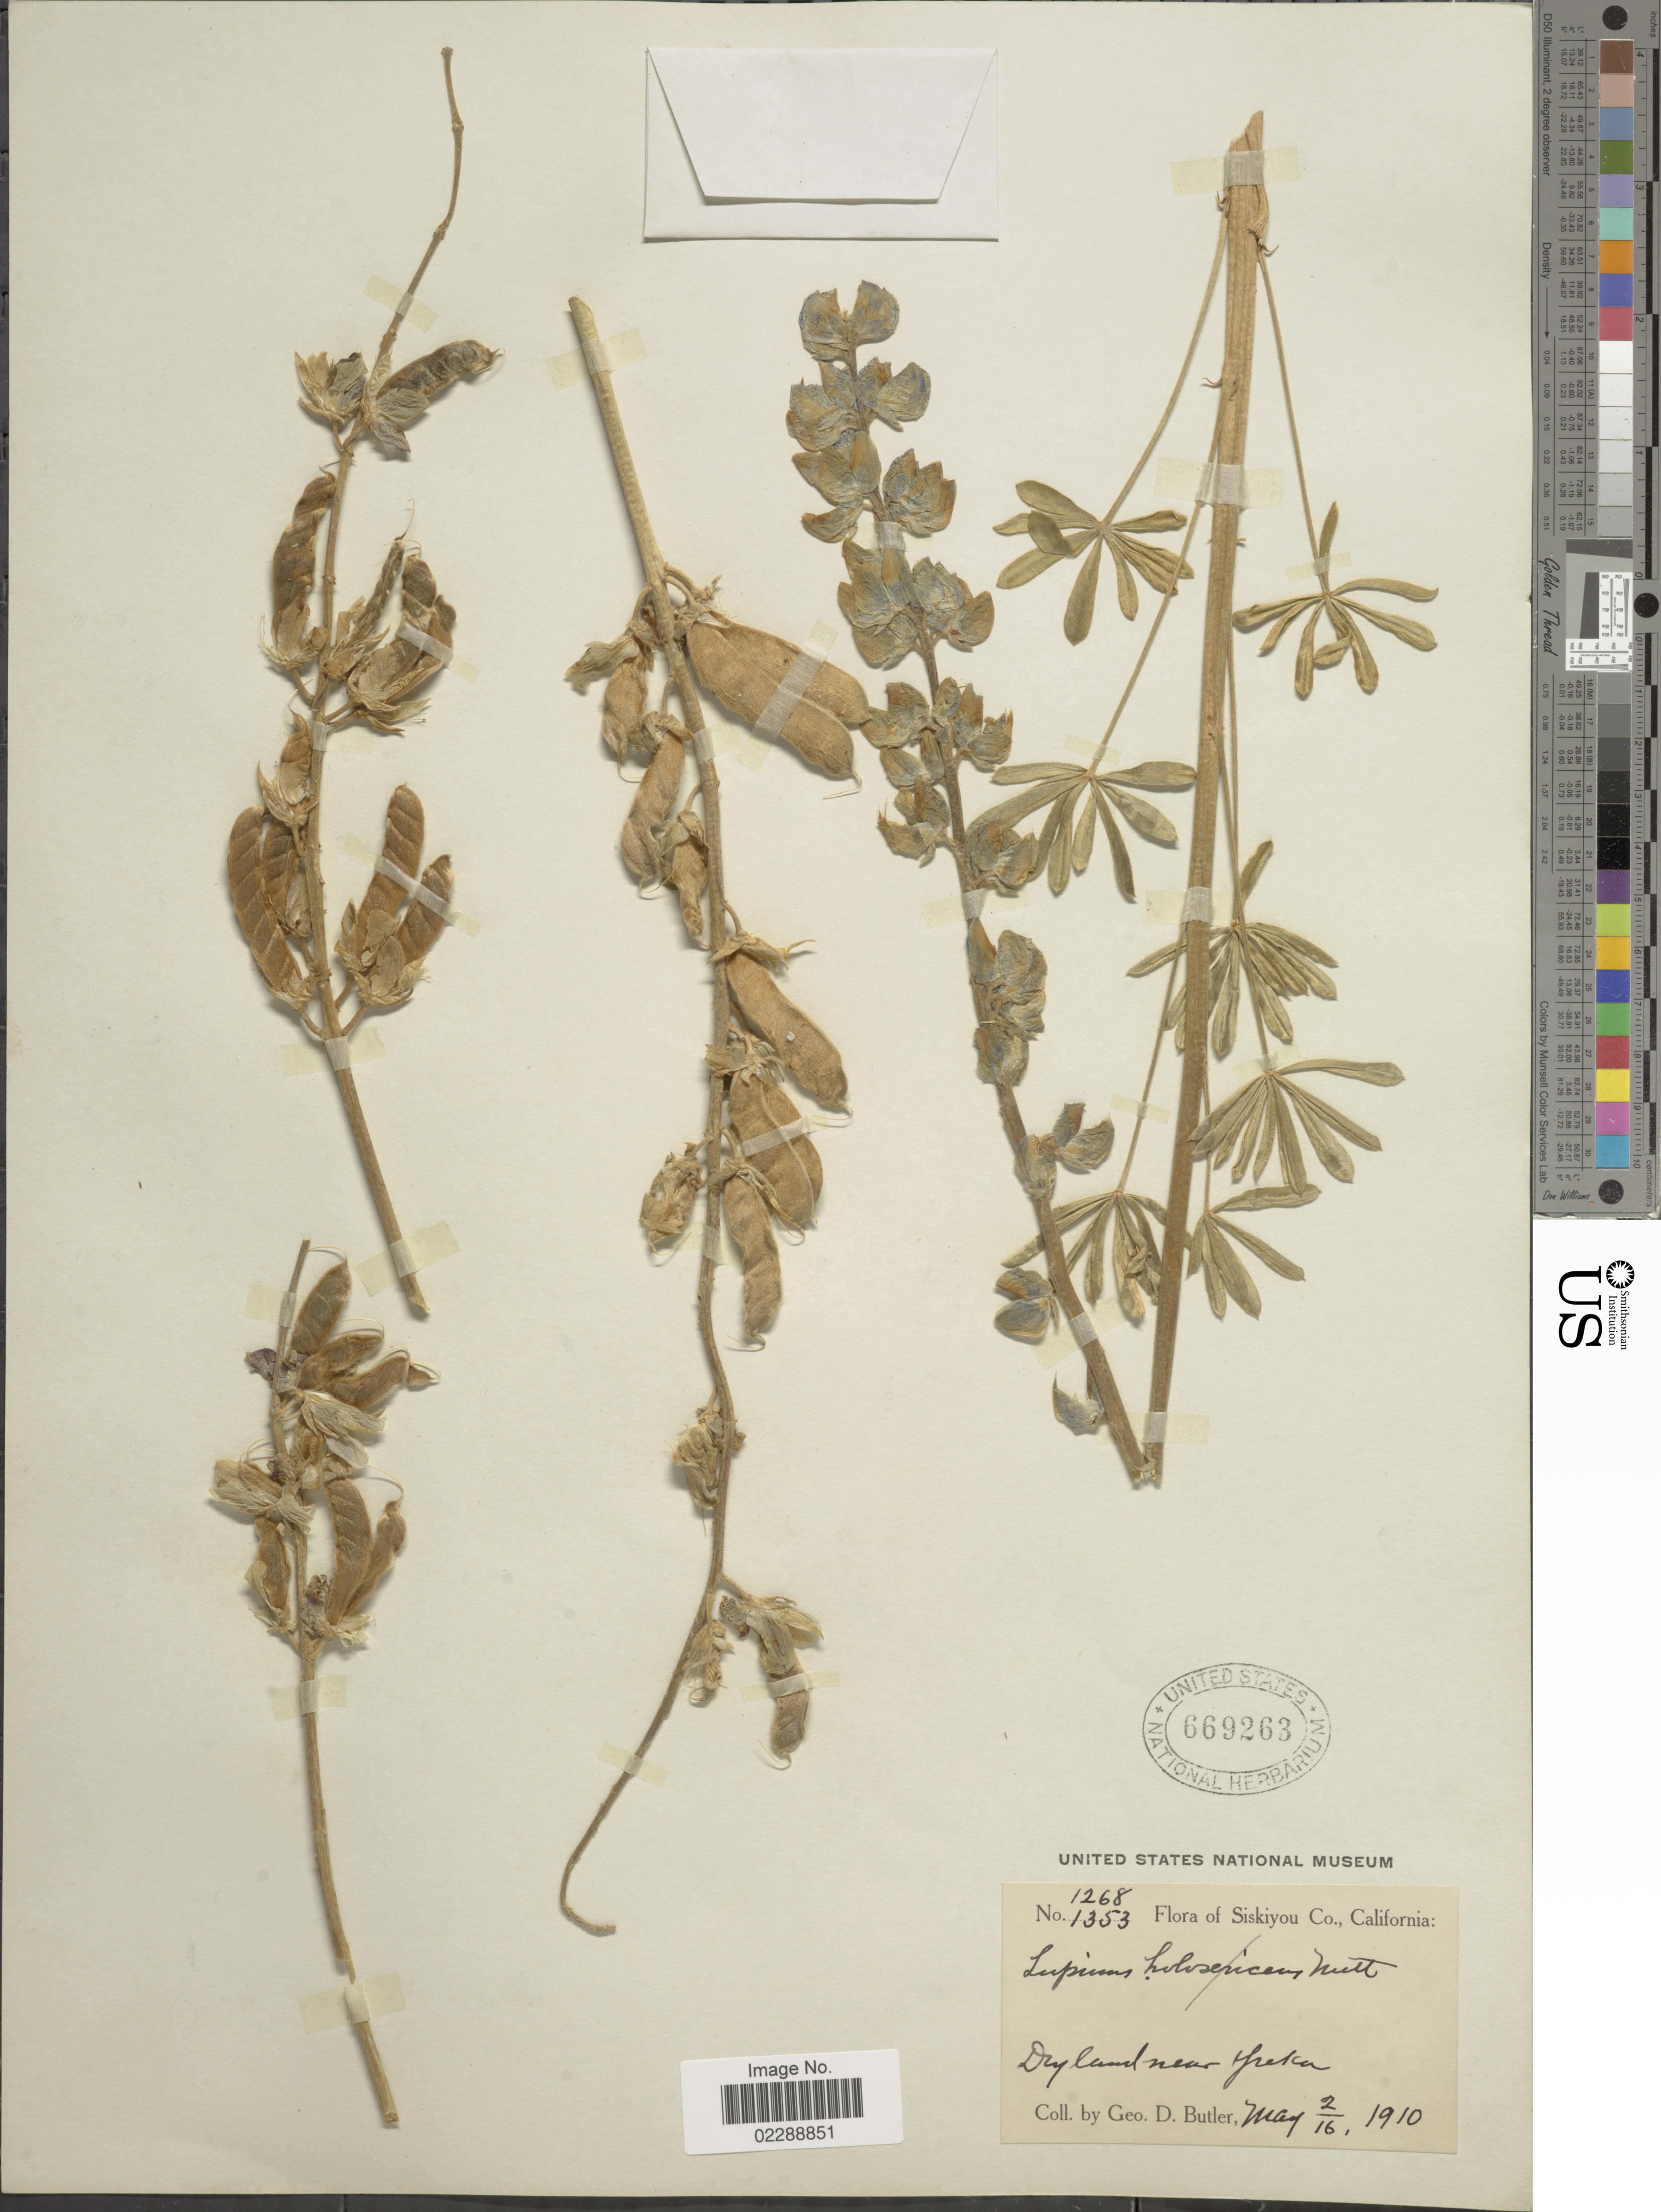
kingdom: Plantae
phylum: Tracheophyta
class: Magnoliopsida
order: Fabales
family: Fabaceae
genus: Lupinus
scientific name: Lupinus sp.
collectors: G. D. Butler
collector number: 1268/1353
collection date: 1910-05-02/1910-05-16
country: United States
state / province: California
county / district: Siskiyou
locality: Siskiyou Co., California, Dry land near Yreka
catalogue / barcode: US 669263